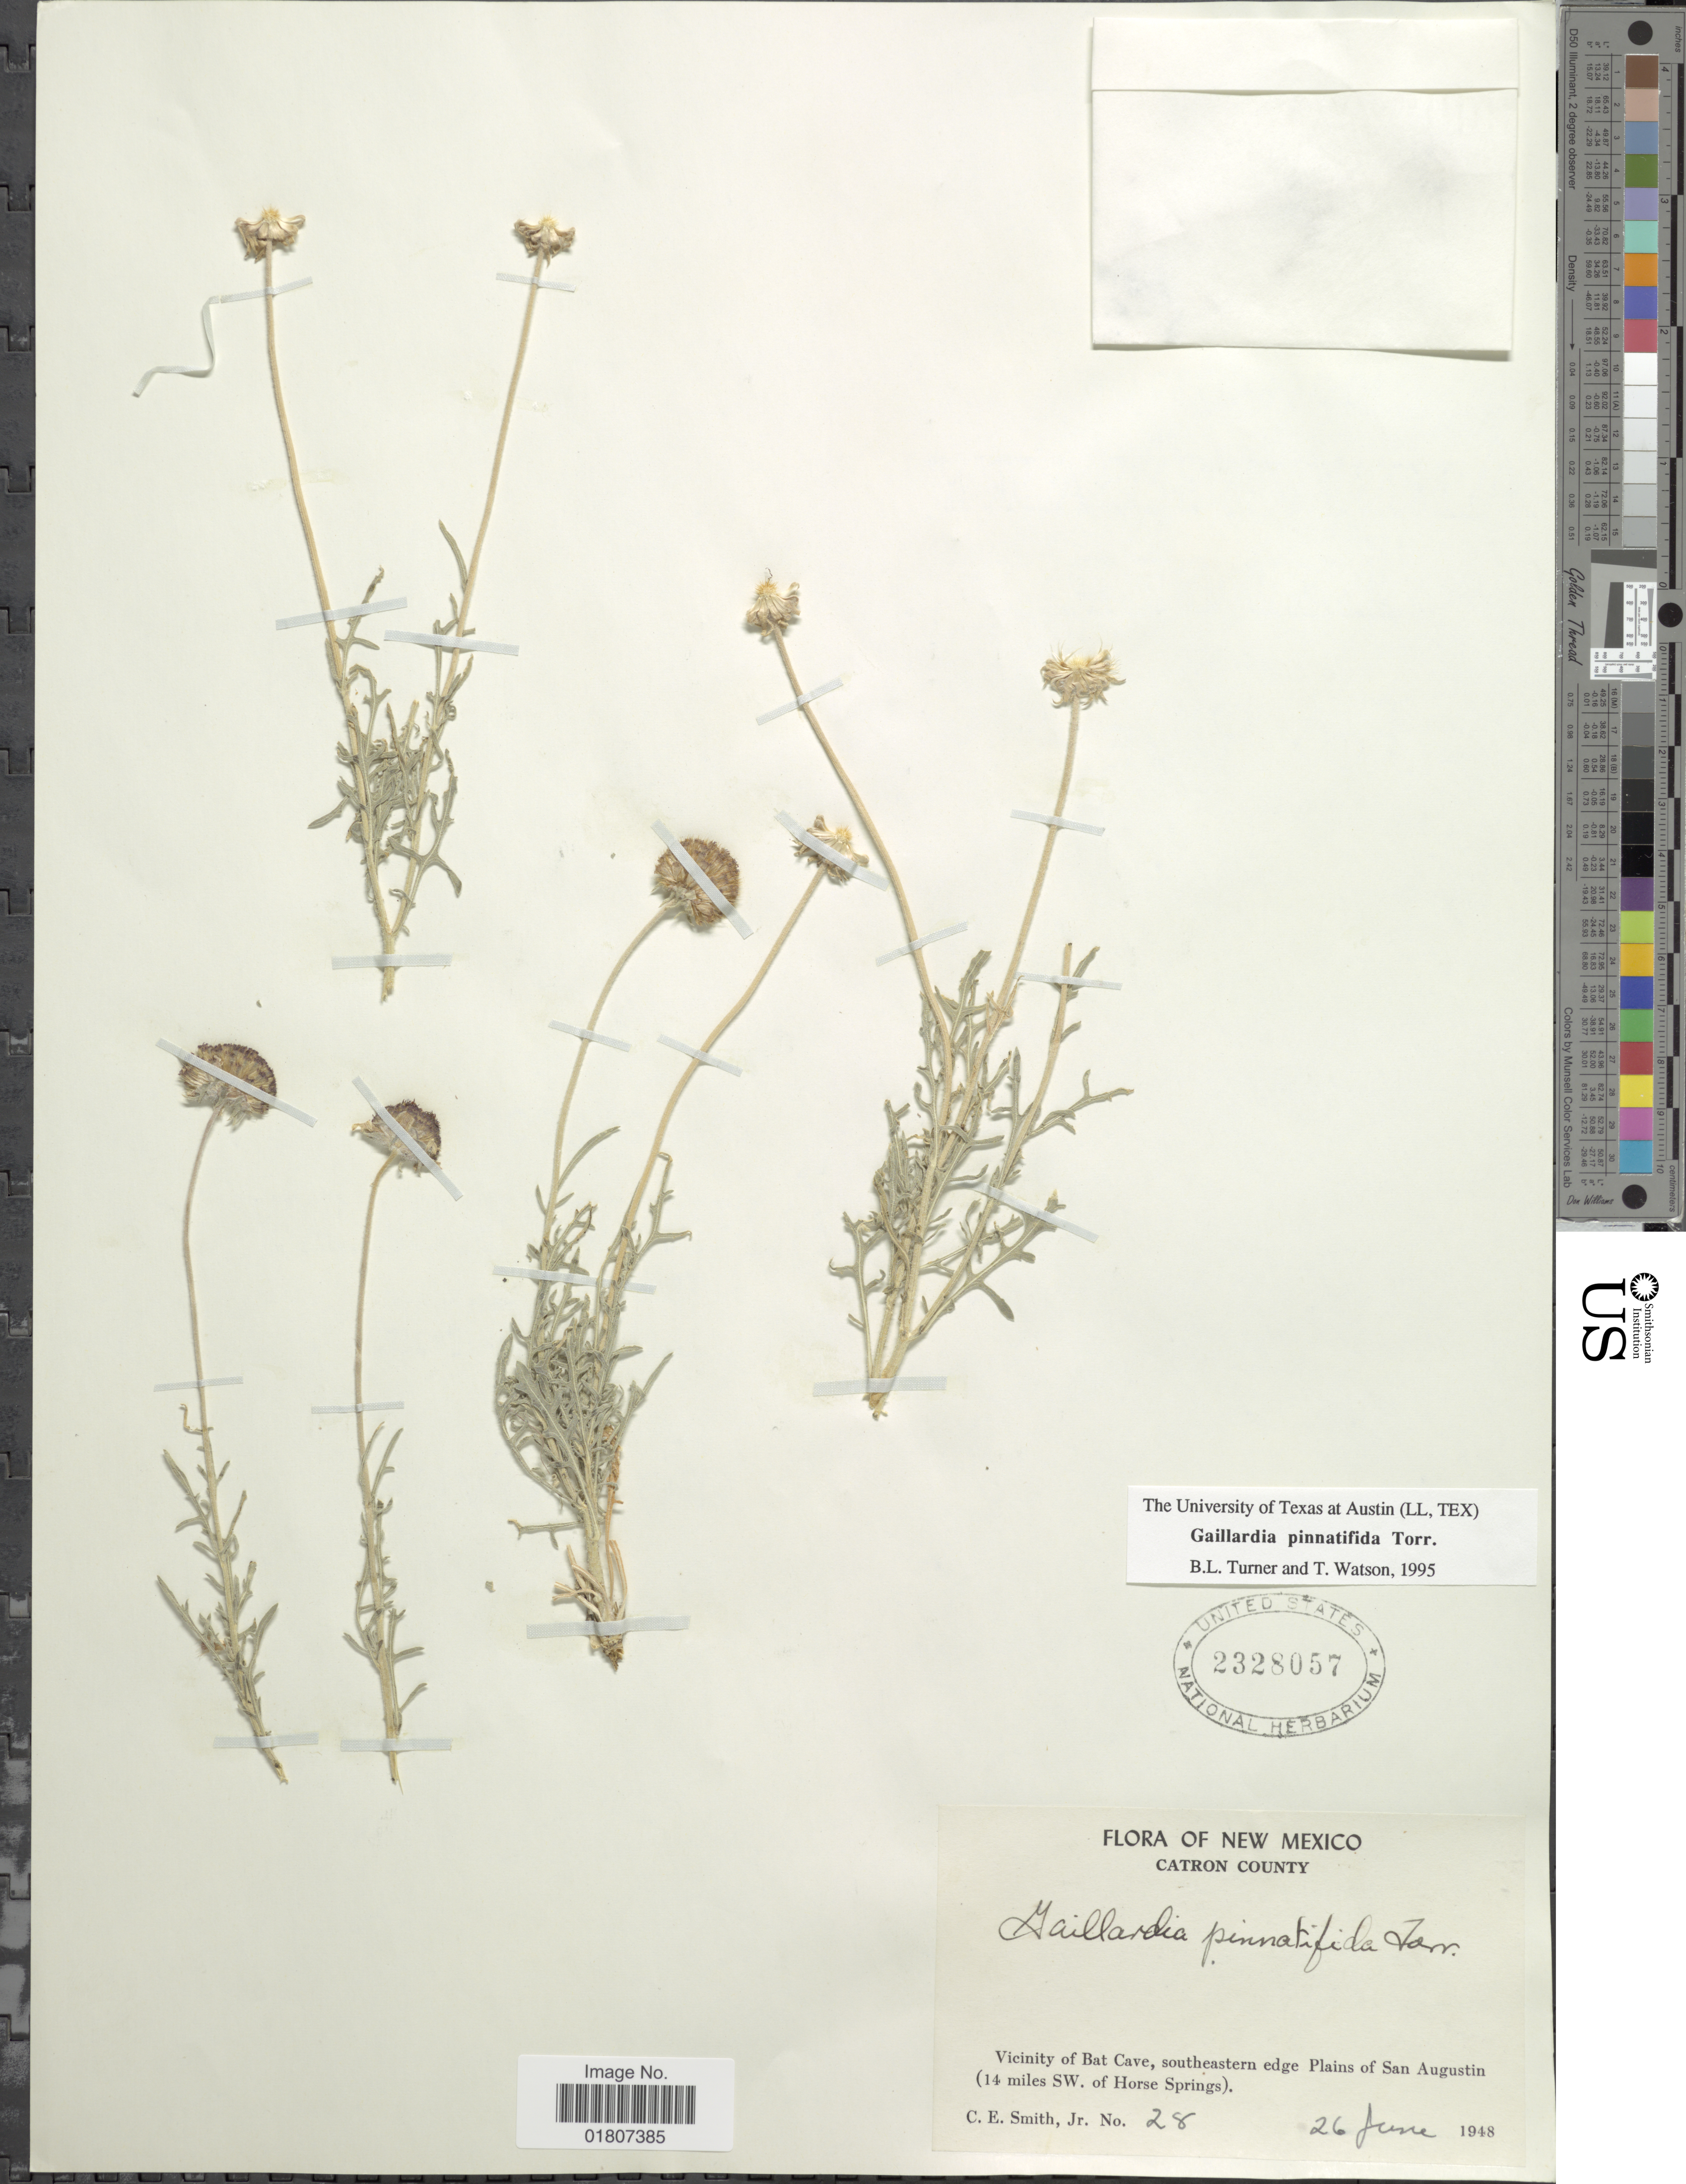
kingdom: Plantae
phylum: Tracheophyta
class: Magnoliopsida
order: Asterales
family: Asteraceae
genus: Gaillardia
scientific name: Gaillardia pinnatifida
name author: Torr.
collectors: C. E. Smith Jr.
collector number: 28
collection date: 1948-06-26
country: United States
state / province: New Mexico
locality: Catron County. Vicinity of Bat Cave, southeastern edge of Plains of San Augustin (14 miles SW. of Horse Springs)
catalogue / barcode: US 2328057